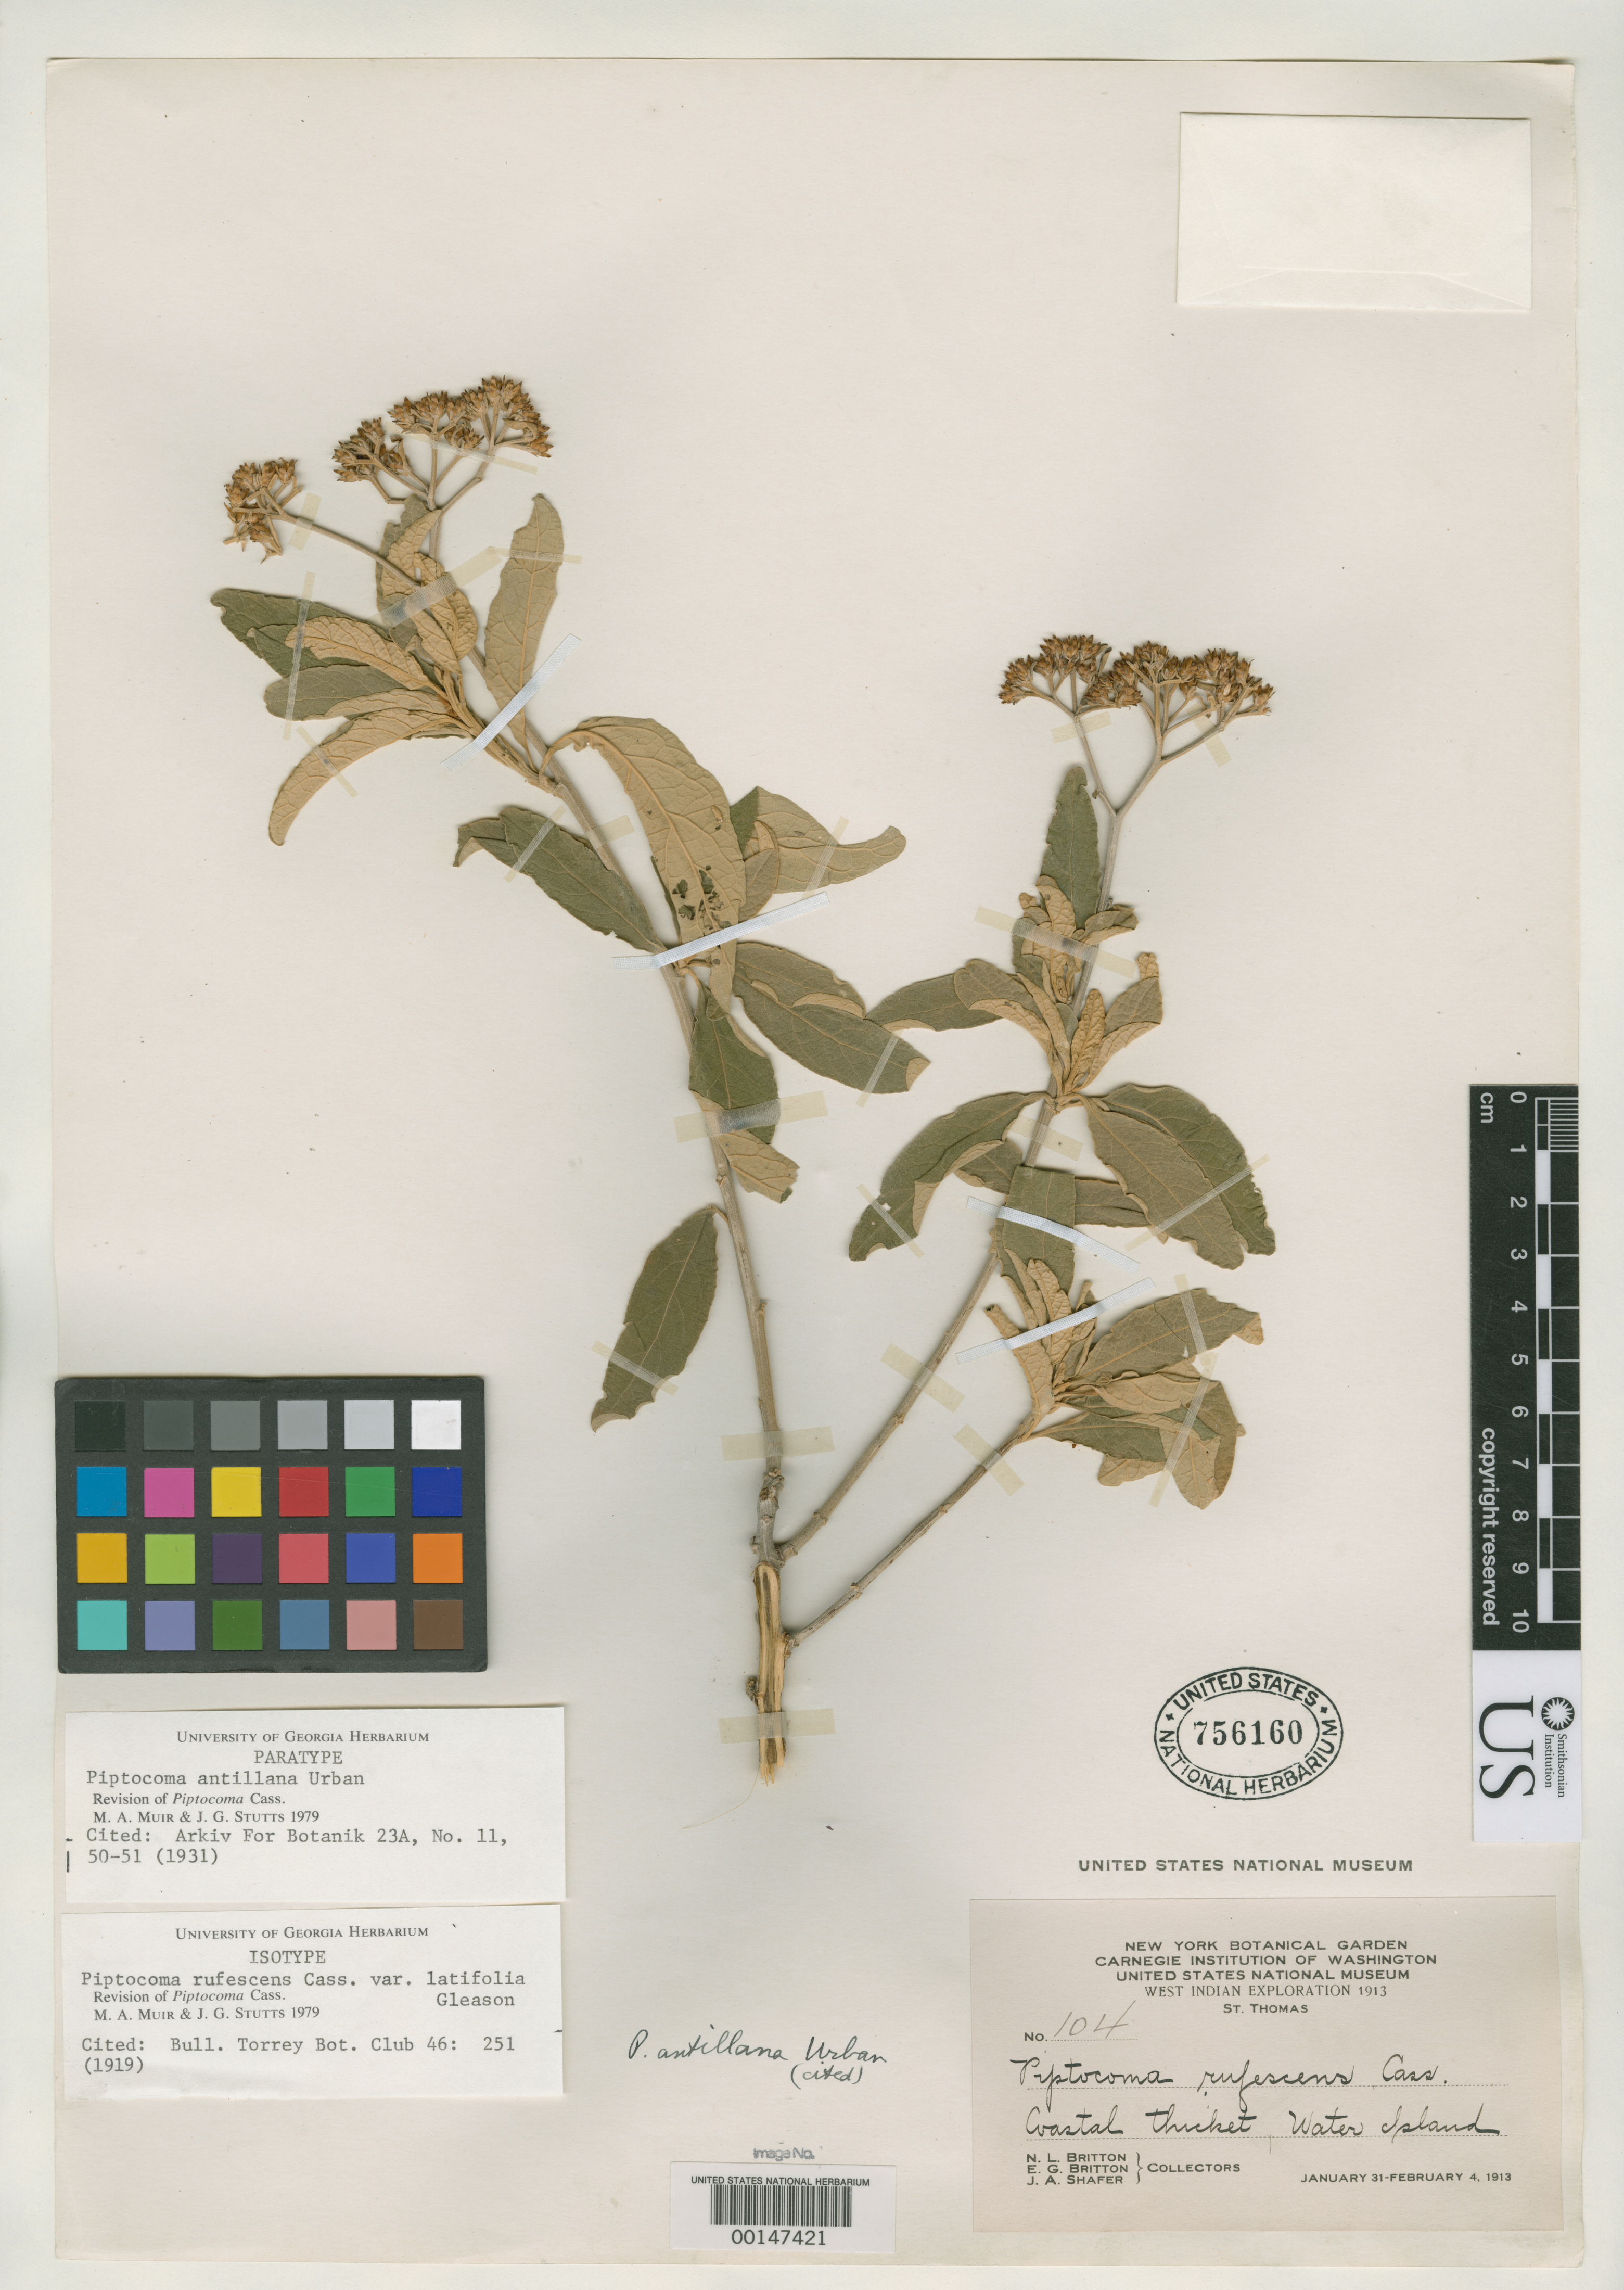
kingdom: Plantae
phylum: Tracheophyta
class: Magnoliopsida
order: Asterales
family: Asteraceae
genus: Piptocoma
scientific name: Piptocoma rufescens var. latifolia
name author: Gleason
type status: Isotype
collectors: N. Britton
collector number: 104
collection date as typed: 31 Jan 1913 to 04 Feb 1913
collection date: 1913-01-31/1913-02-04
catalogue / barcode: US 756160